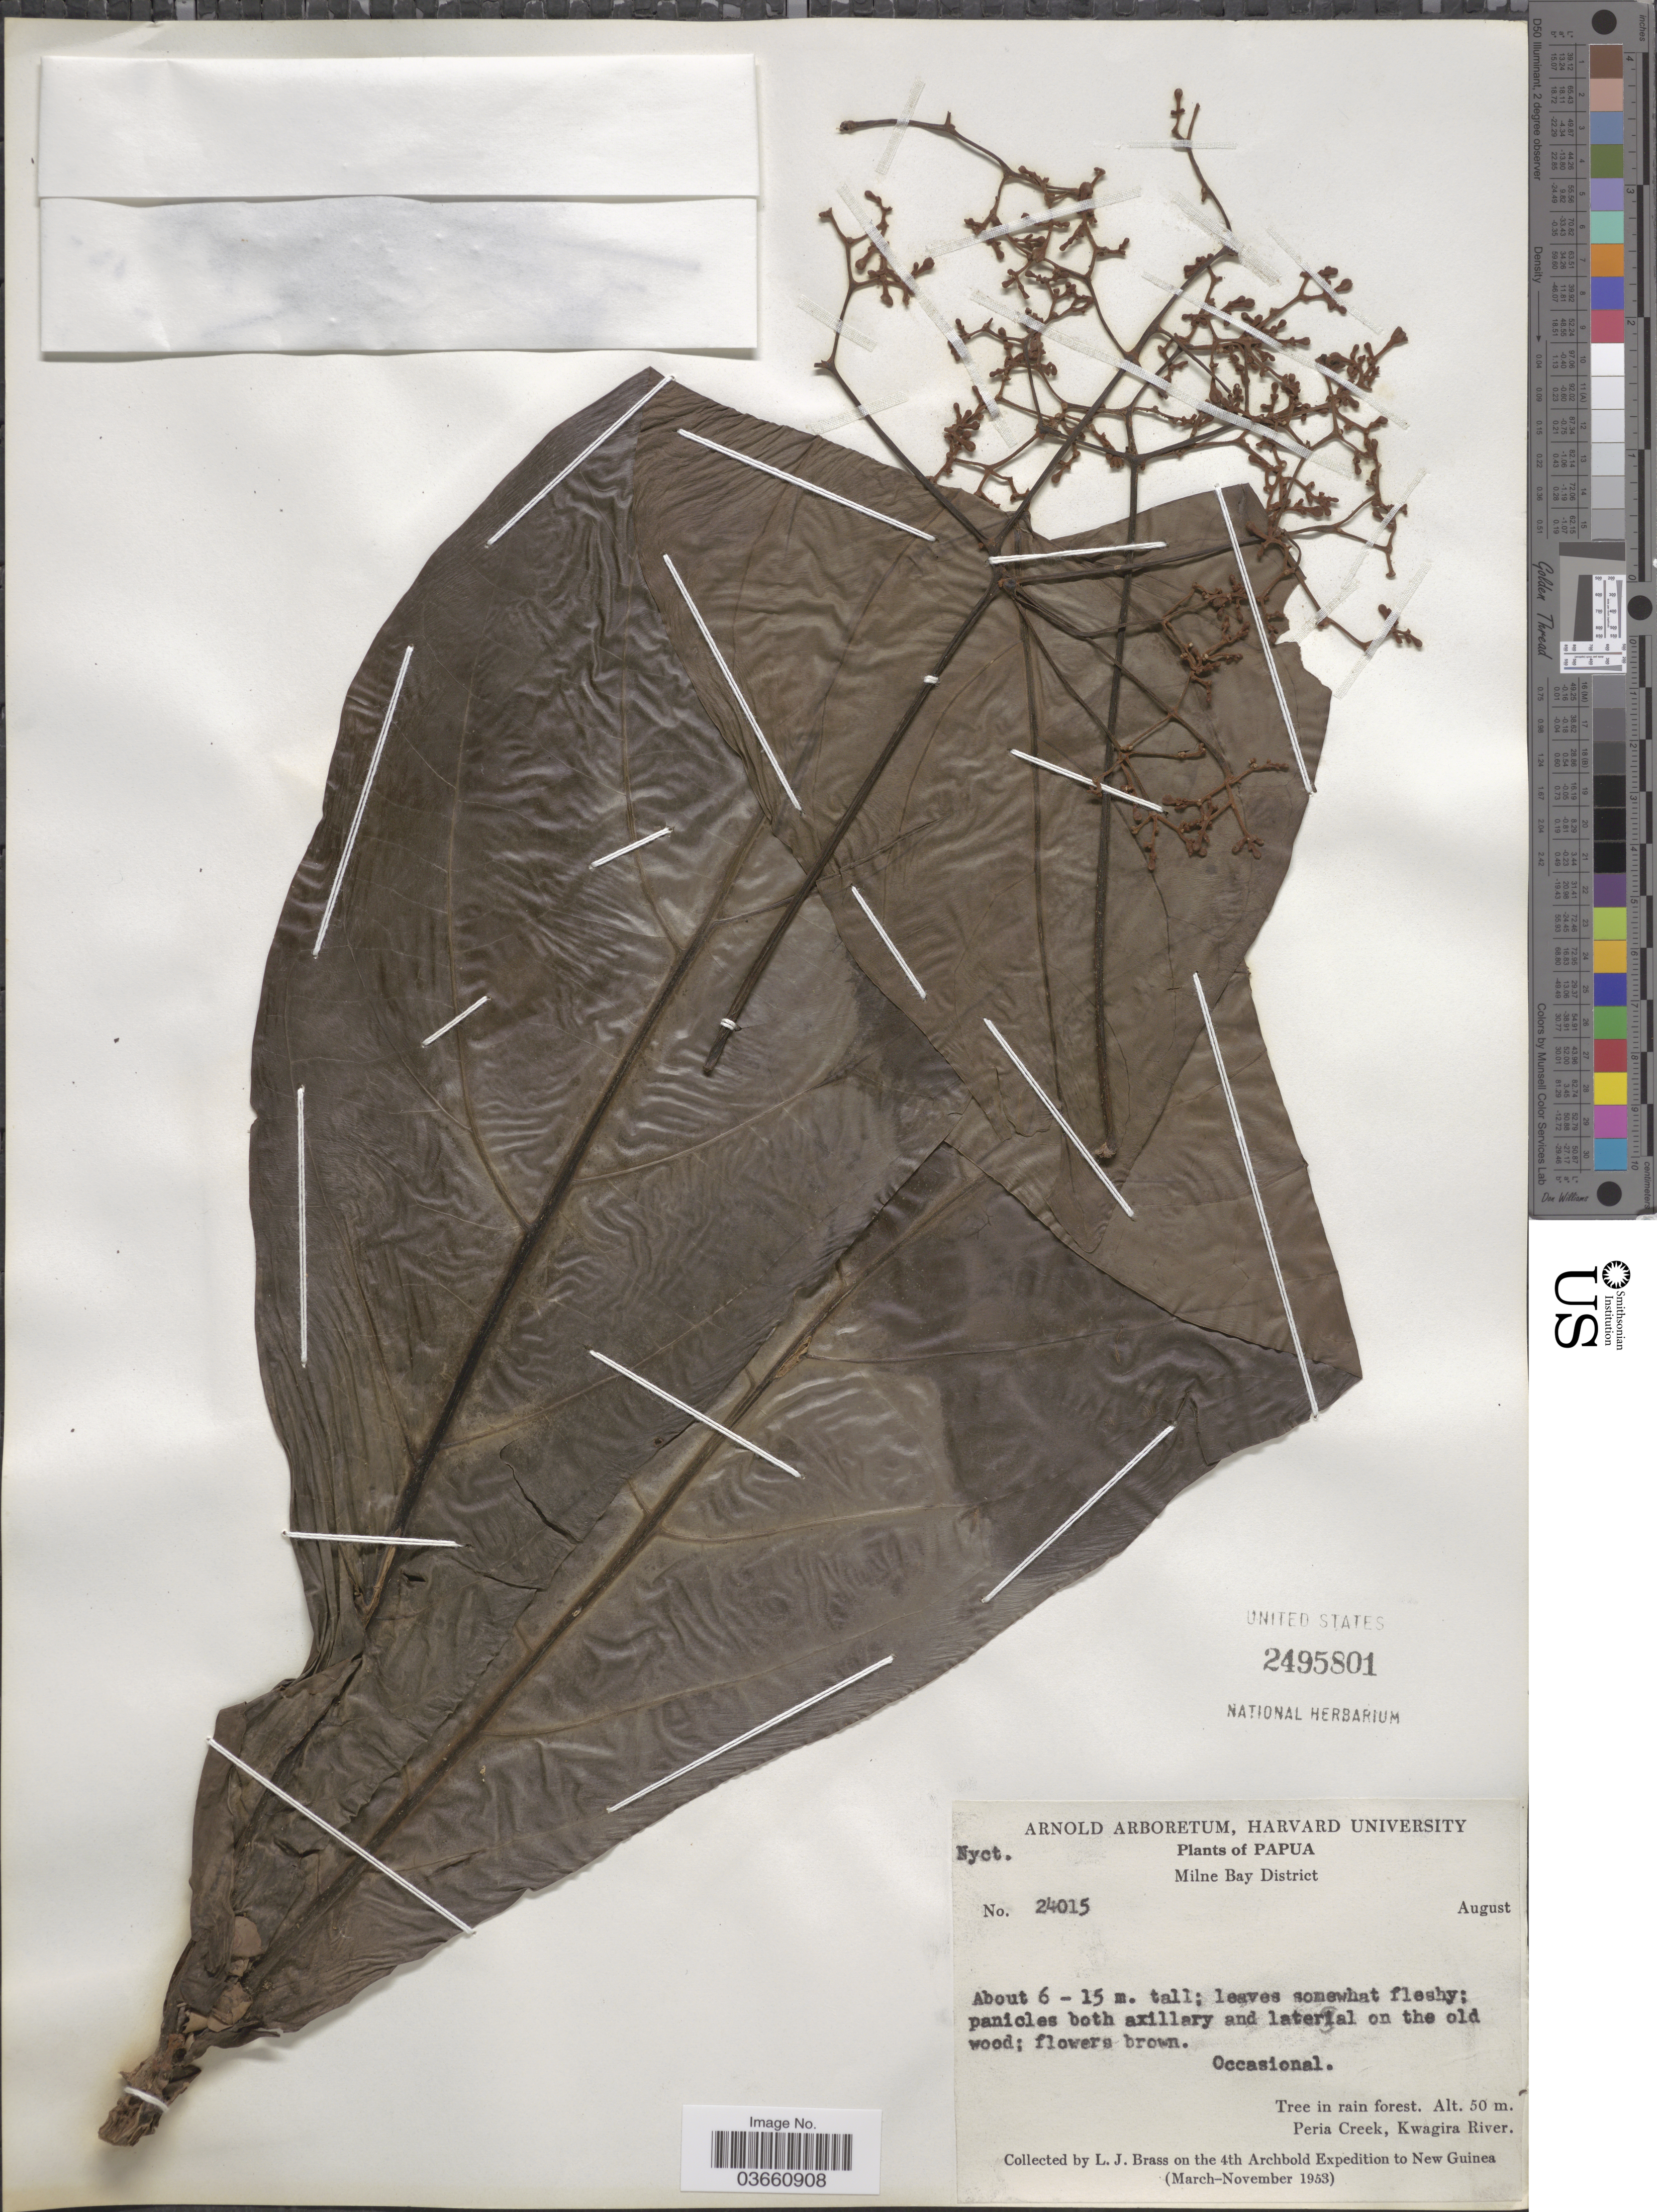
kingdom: Plantae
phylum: Tracheophyta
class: Magnoliopsida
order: Caryophyllales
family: Nyctaginaceae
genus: Ceodes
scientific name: Ceodes longirostris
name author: (Teijsm. & Binn.) Merr. & L.M. Perry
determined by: Wagner, W. L., (BOT), Smithsonian Institution - National Museum of Natural History (UNITED STATES)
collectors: L. J. Brass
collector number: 24015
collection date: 1953-08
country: Papua New Guinea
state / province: Milne Bay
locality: Papua. Milne Bay District. Peria Creek, Kwagira River. New Guinea.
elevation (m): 50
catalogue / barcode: US 2495801